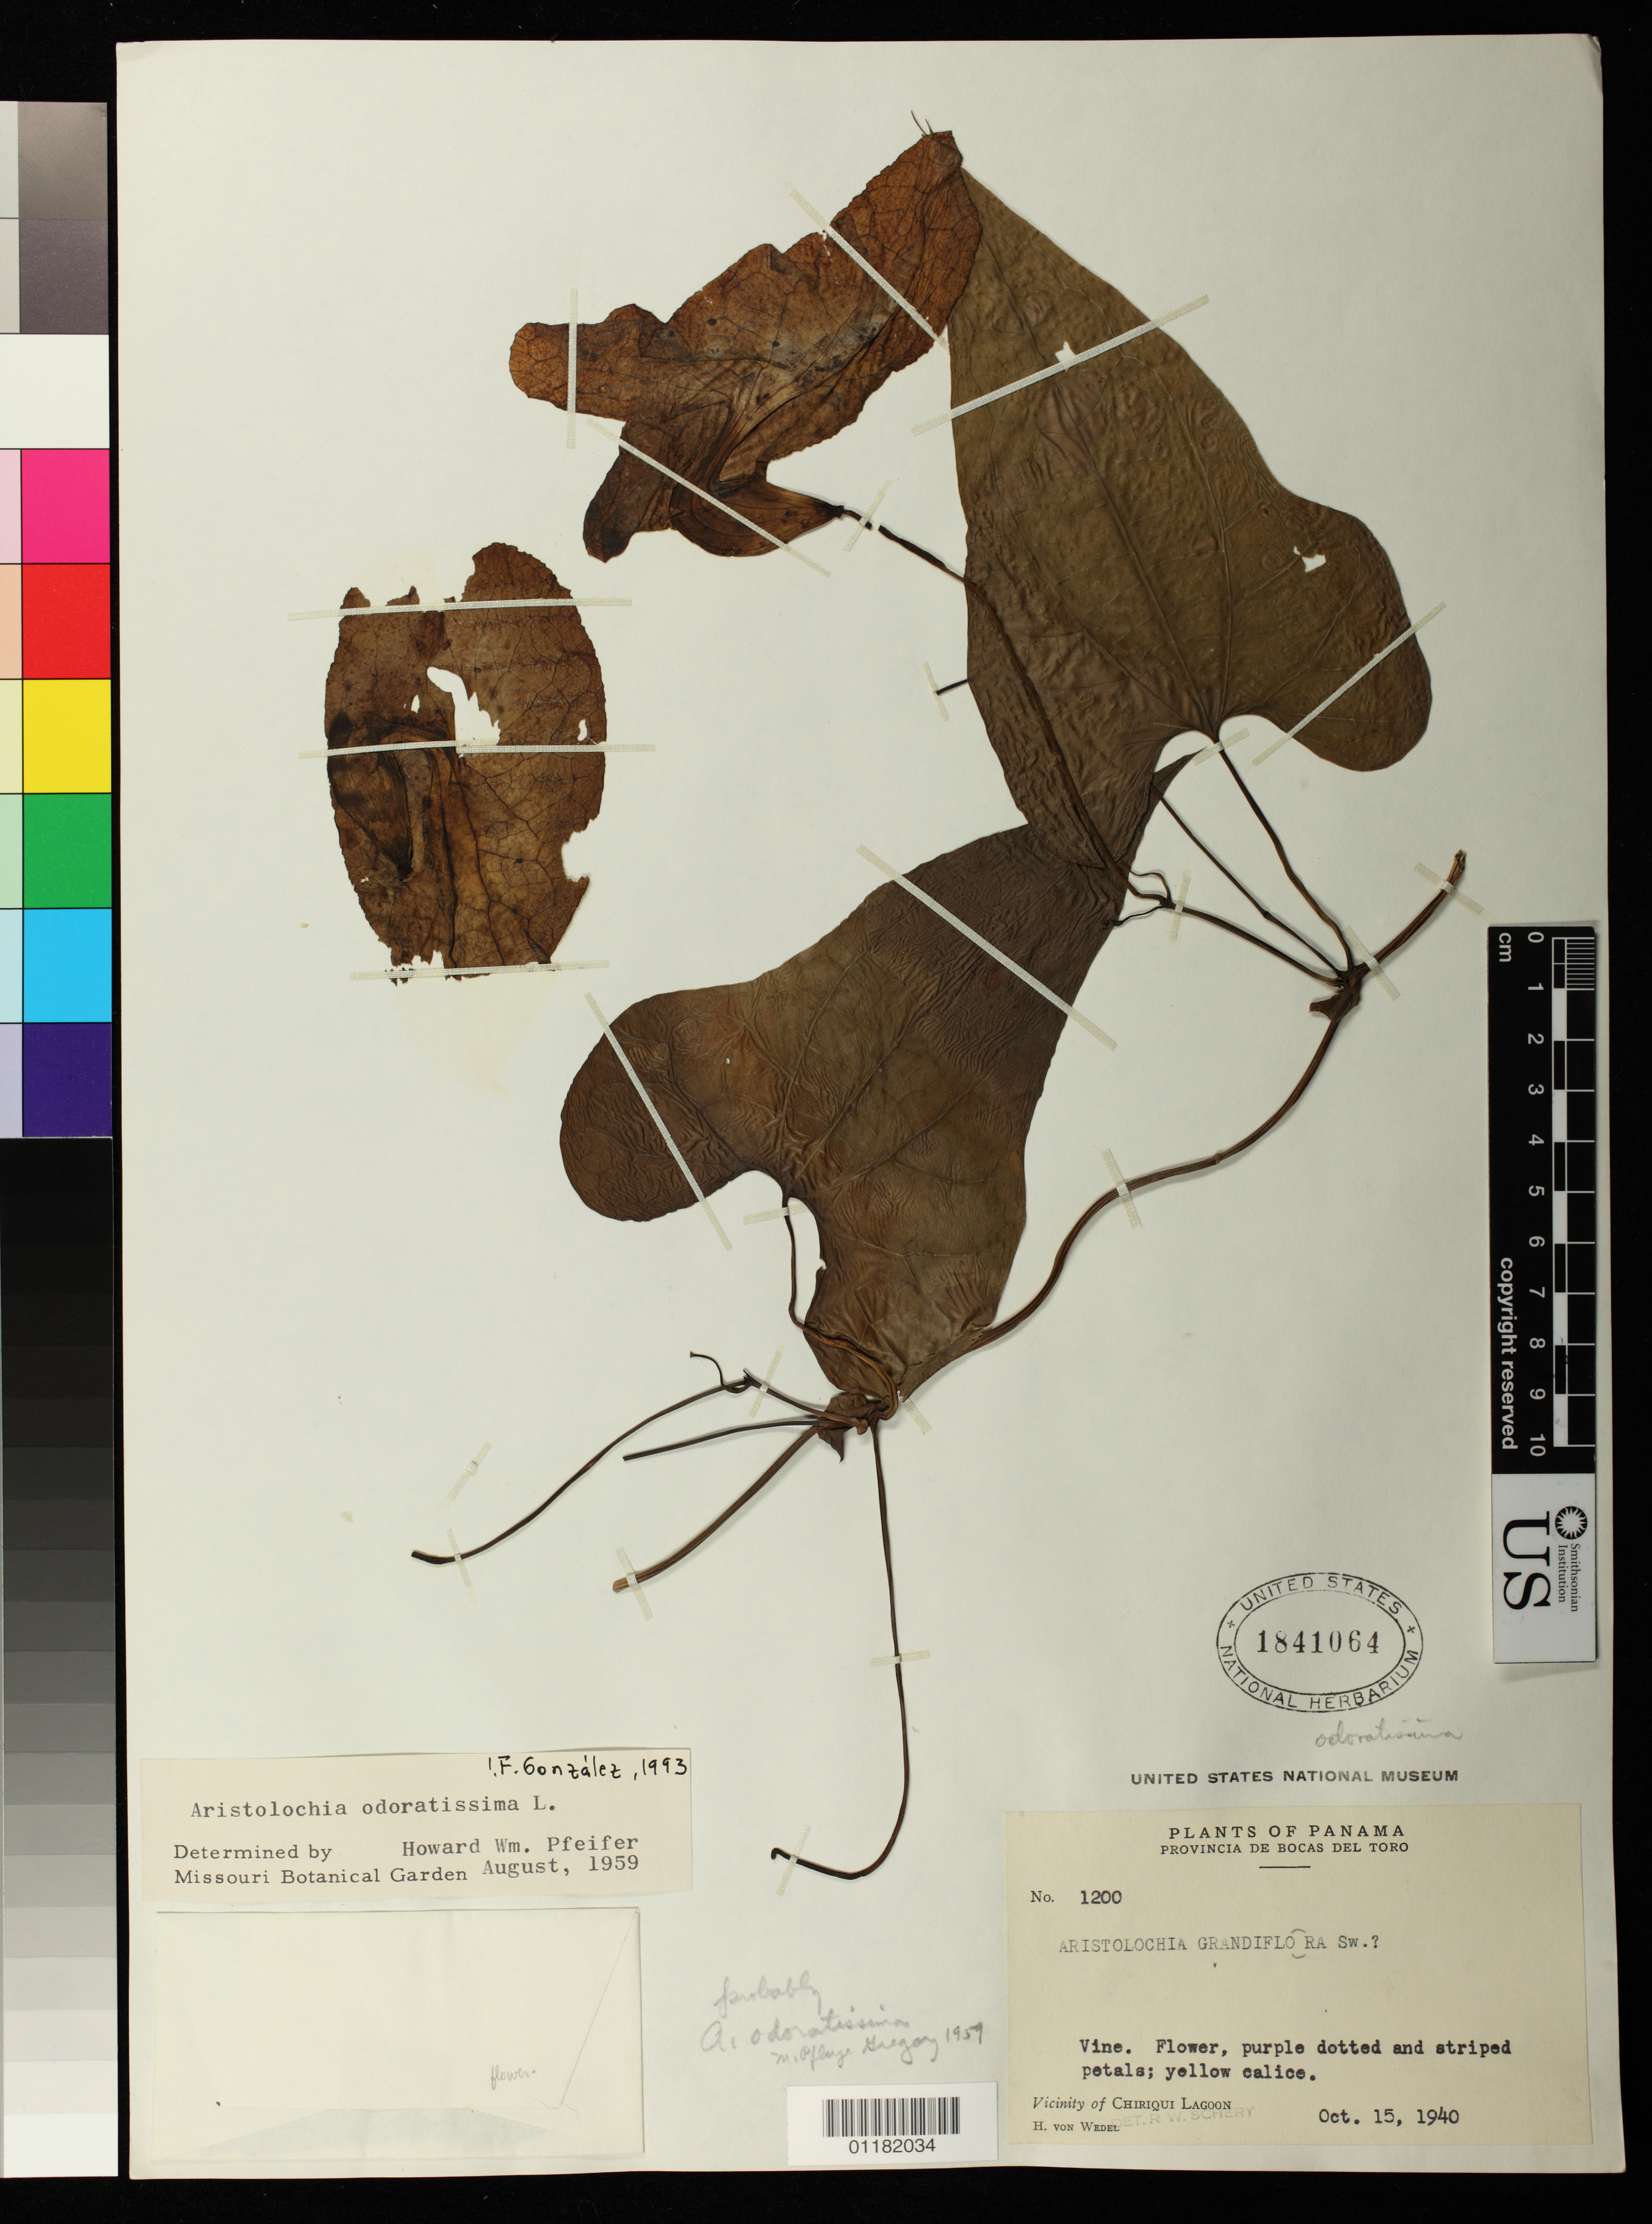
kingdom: Plantae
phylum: Tracheophyta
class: Magnoliopsida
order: Piperales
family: Aristolochiaceae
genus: Aristolochia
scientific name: Aristolochia odoratissima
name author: L.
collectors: H. von Wedel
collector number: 1200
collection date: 1940-10-15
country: Panama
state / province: Bocas del Toro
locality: Vicinity of Chiriqu Lagoon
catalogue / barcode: US 1841064